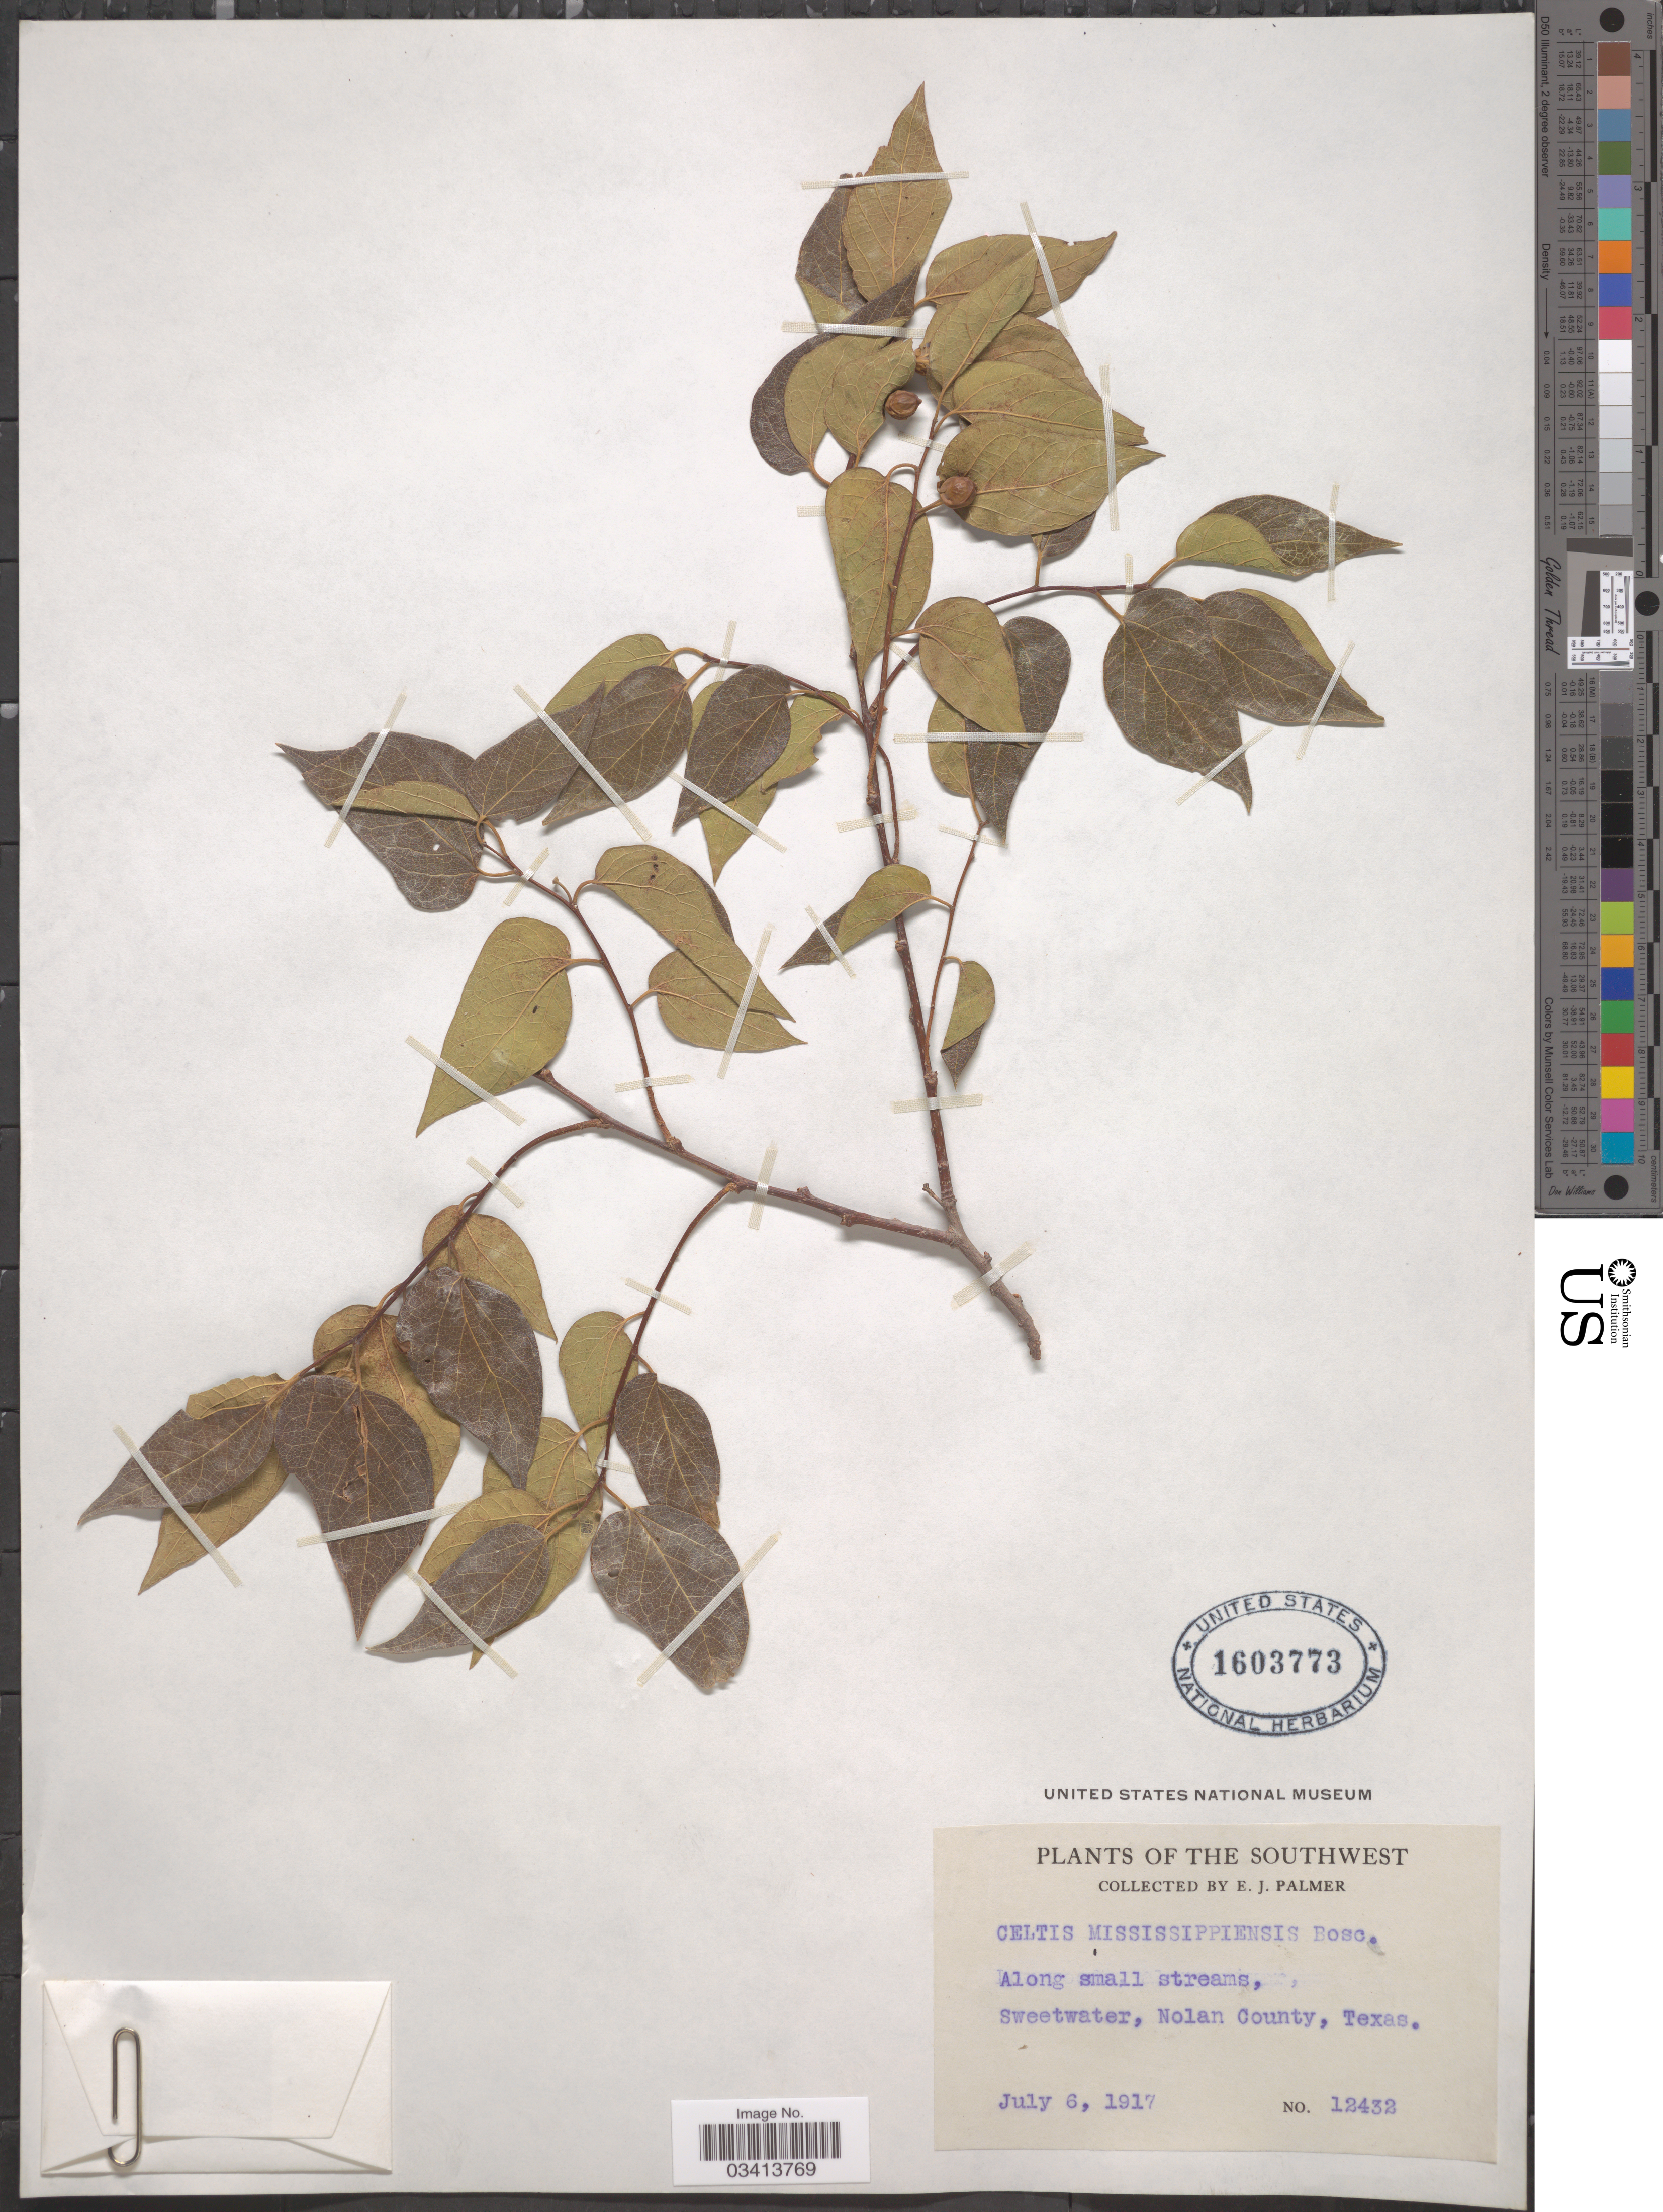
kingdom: Plantae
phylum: Tracheophyta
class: Magnoliopsida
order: Rosales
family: Cannabaceae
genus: Celtis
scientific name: Celtis laevigata var. texana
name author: Sarg.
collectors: E. J. Palmer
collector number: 12432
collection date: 1917-07-06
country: United States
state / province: Texas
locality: The Southwest. Along small streams, Sweetwater, Nolan County.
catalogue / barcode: US 1603773